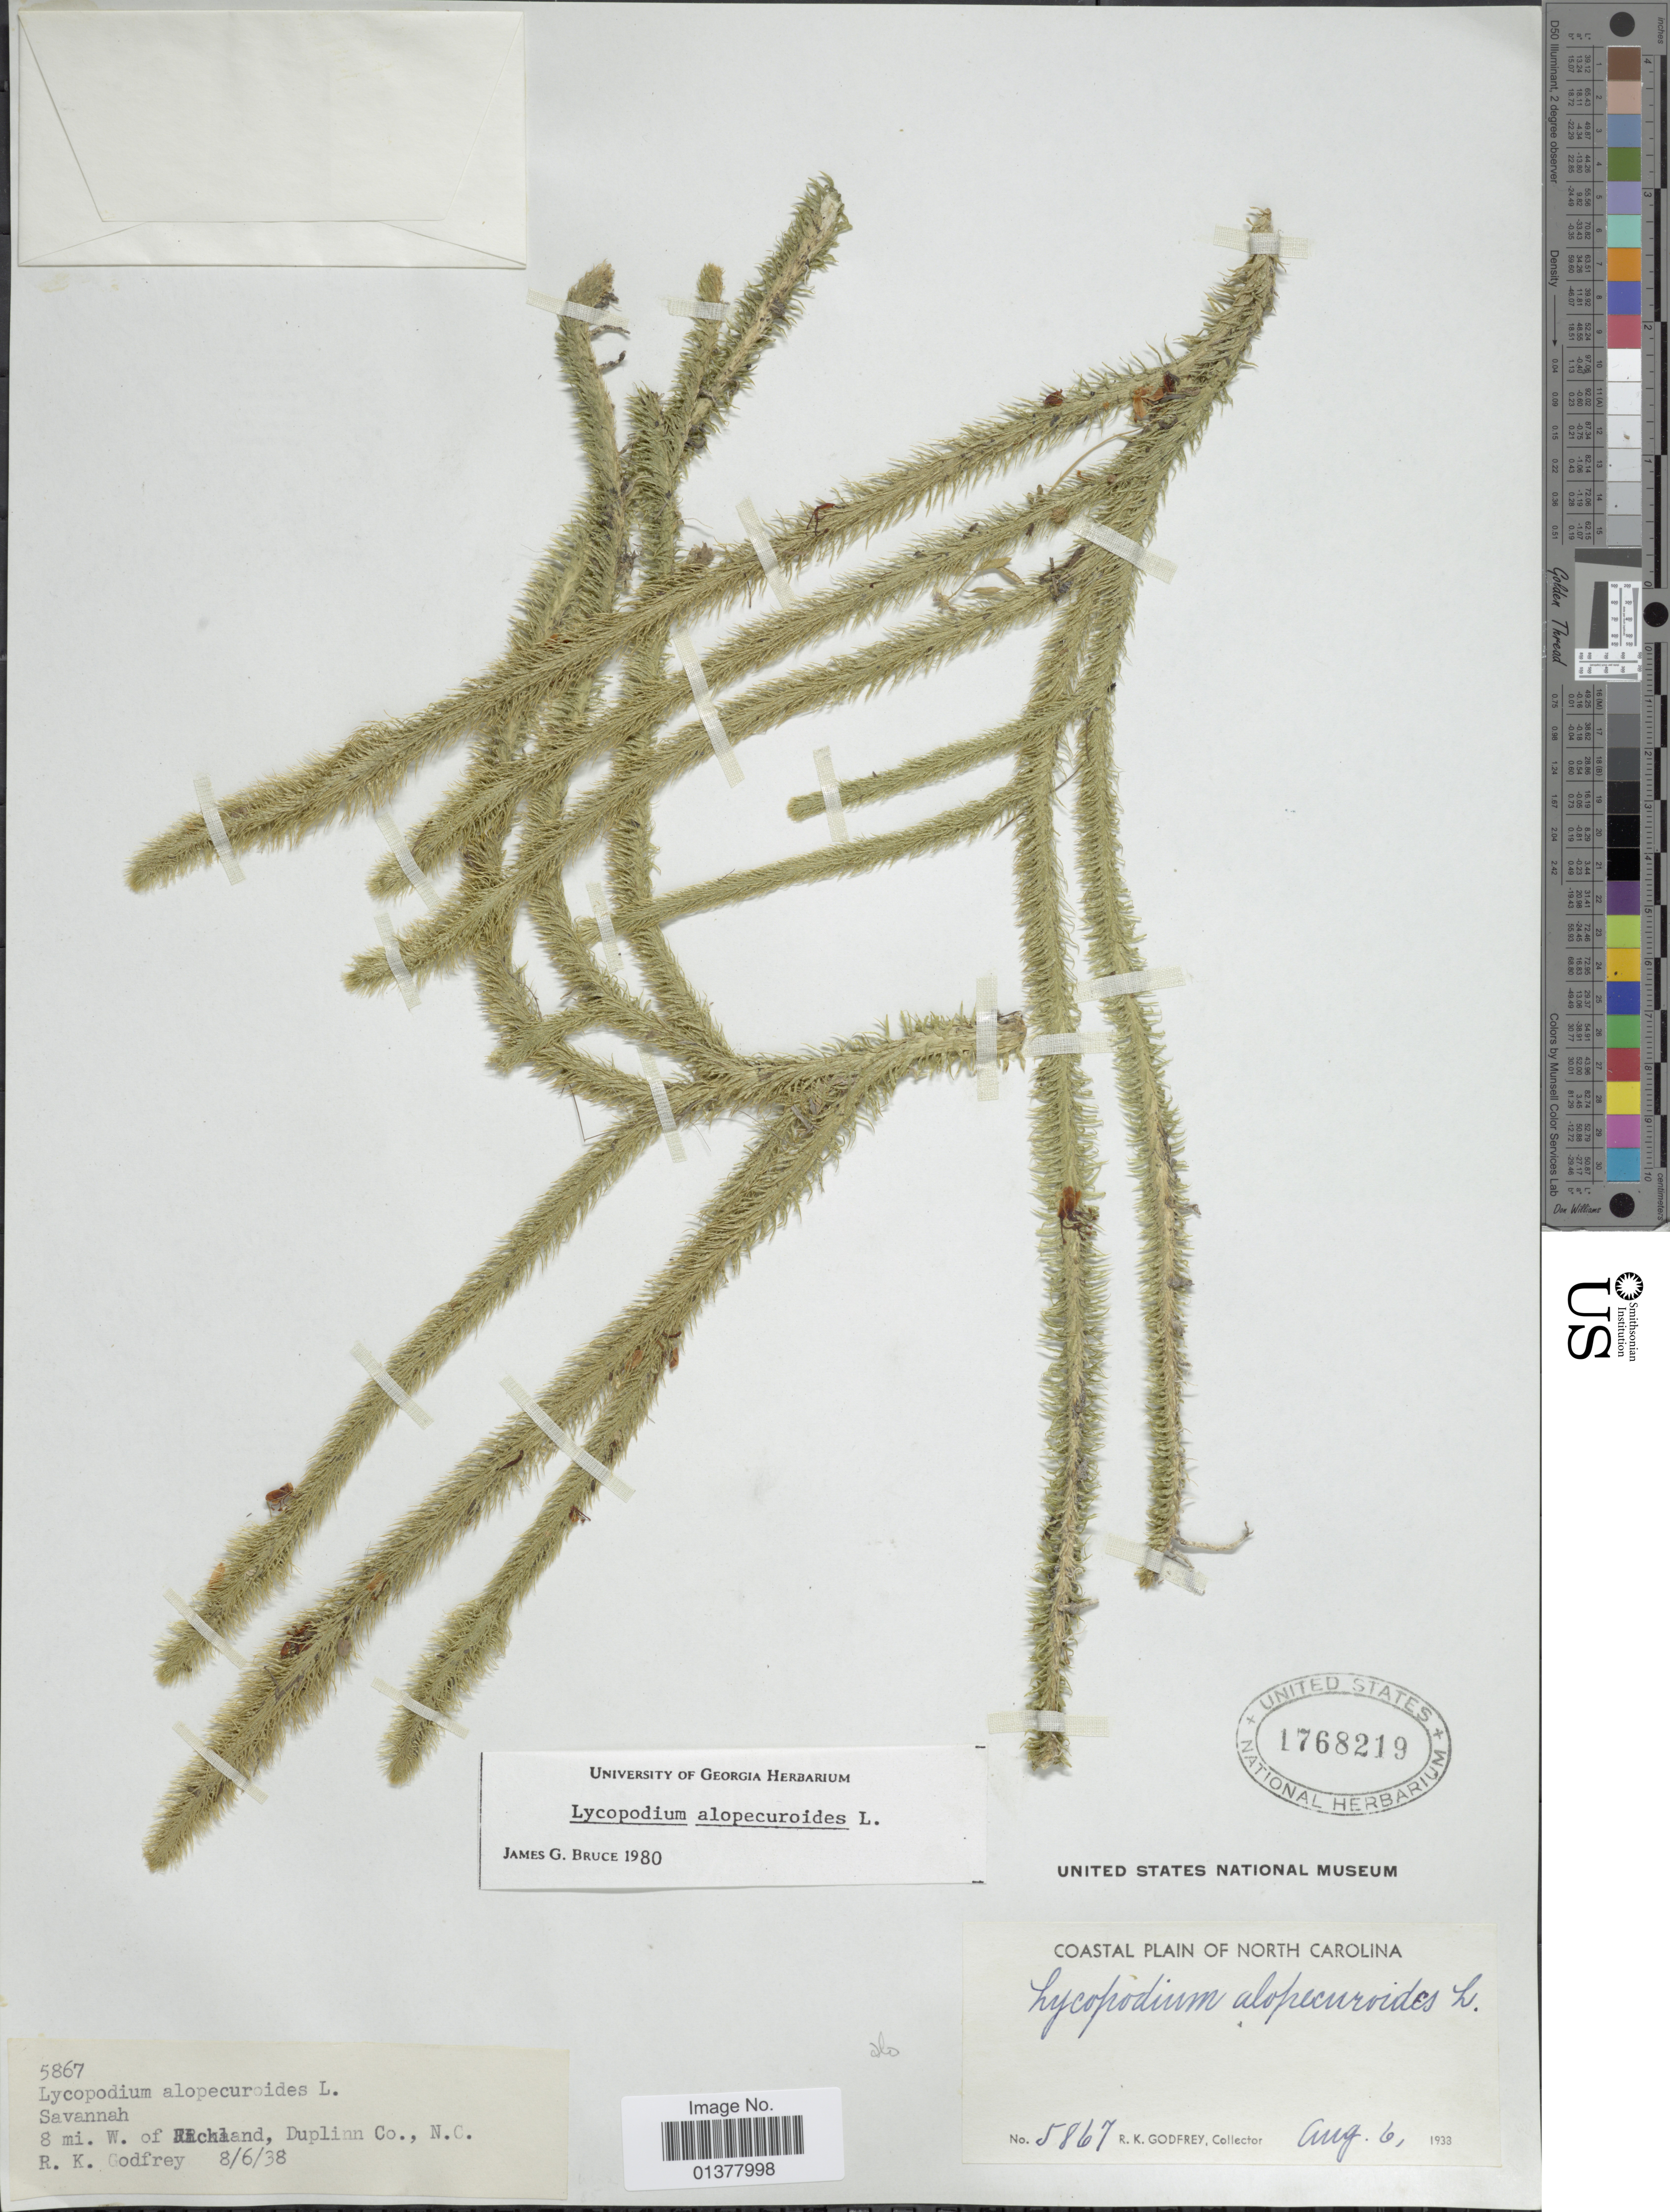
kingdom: Plantae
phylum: Tracheophyta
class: Lycopodiopsida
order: Lycopodiales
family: Lycopodiaceae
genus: Lycopodiella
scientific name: Lycopodiella alopecuroides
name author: (L.) Cranfill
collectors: R. K. Godfrey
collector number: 5867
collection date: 1933-08-06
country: United States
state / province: North Carolina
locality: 8mi. W of Richland, Duplinn Co.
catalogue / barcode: US 1768219